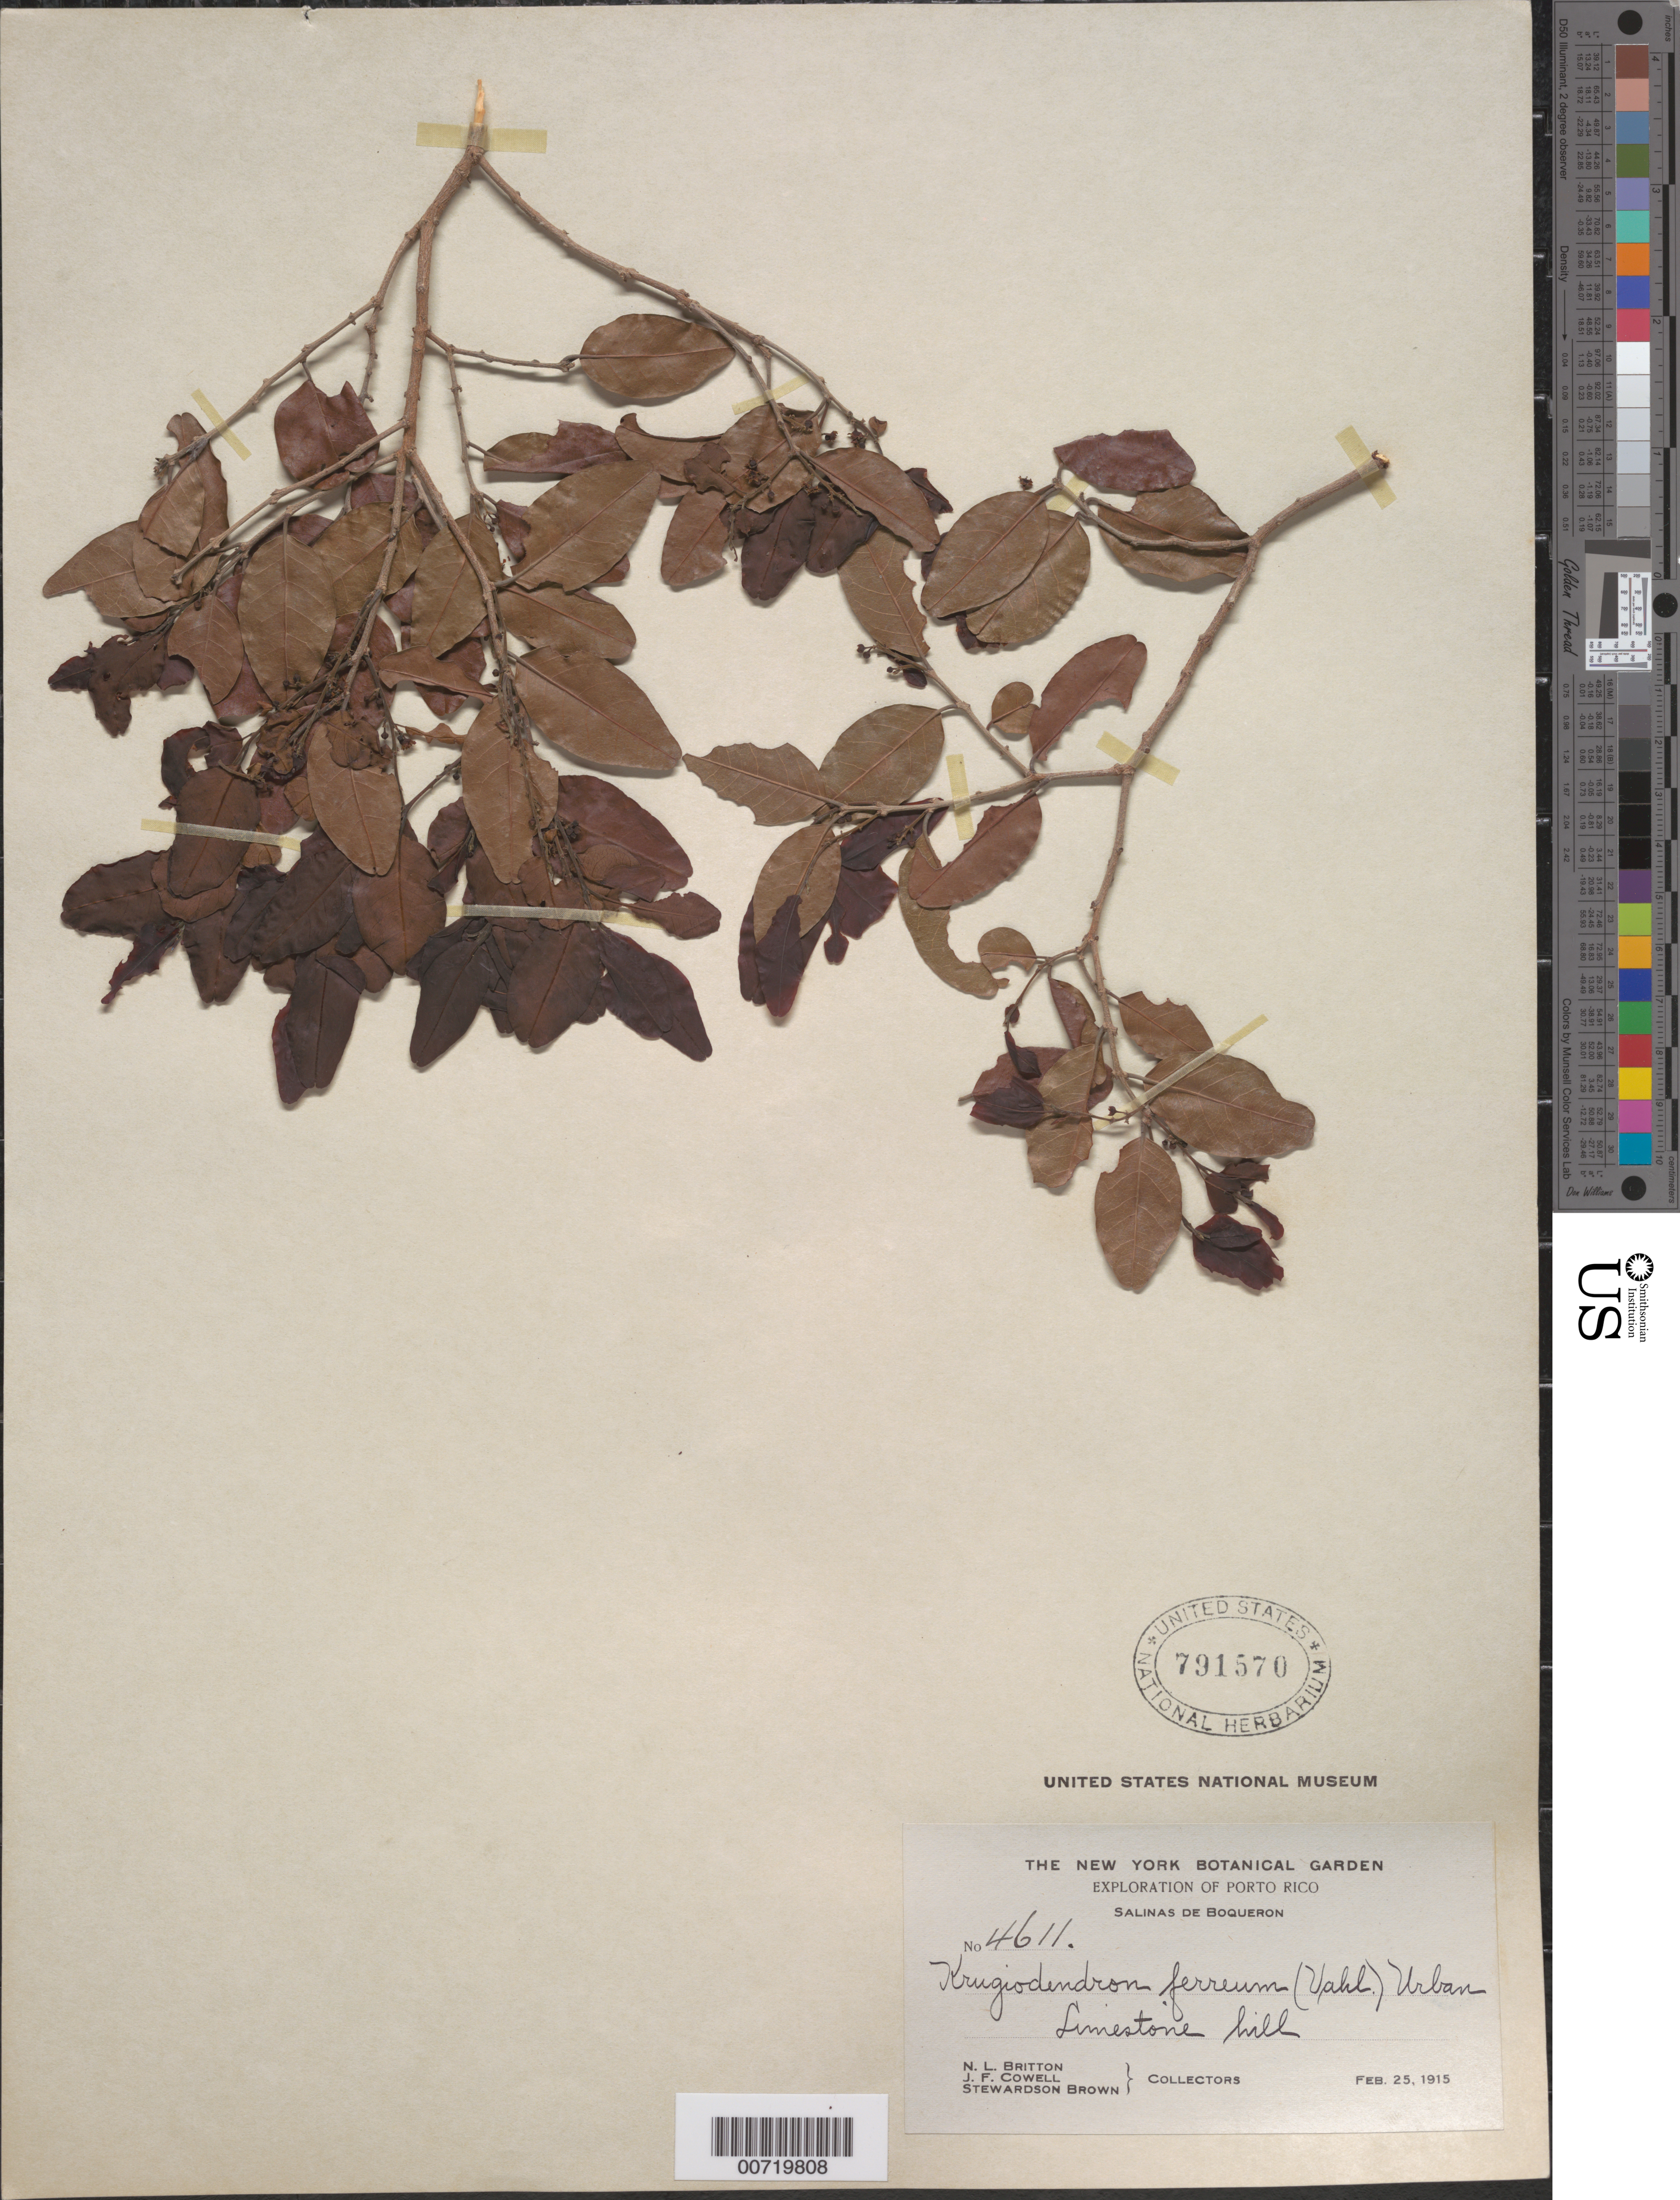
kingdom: Plantae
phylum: Tracheophyta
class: Magnoliopsida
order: Rosales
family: Rhamnaceae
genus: Krugiodendron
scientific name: Krugiodendron ferreum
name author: (Vahl) Urb.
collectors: N. Britton, J. F. Cowell & S. Brown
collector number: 4611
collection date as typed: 25 Feb 1915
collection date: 1915-02-25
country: Puerto Rico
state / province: Cabo Rojo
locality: Salinas de Boqueron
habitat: Limestone hill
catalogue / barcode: US 791570